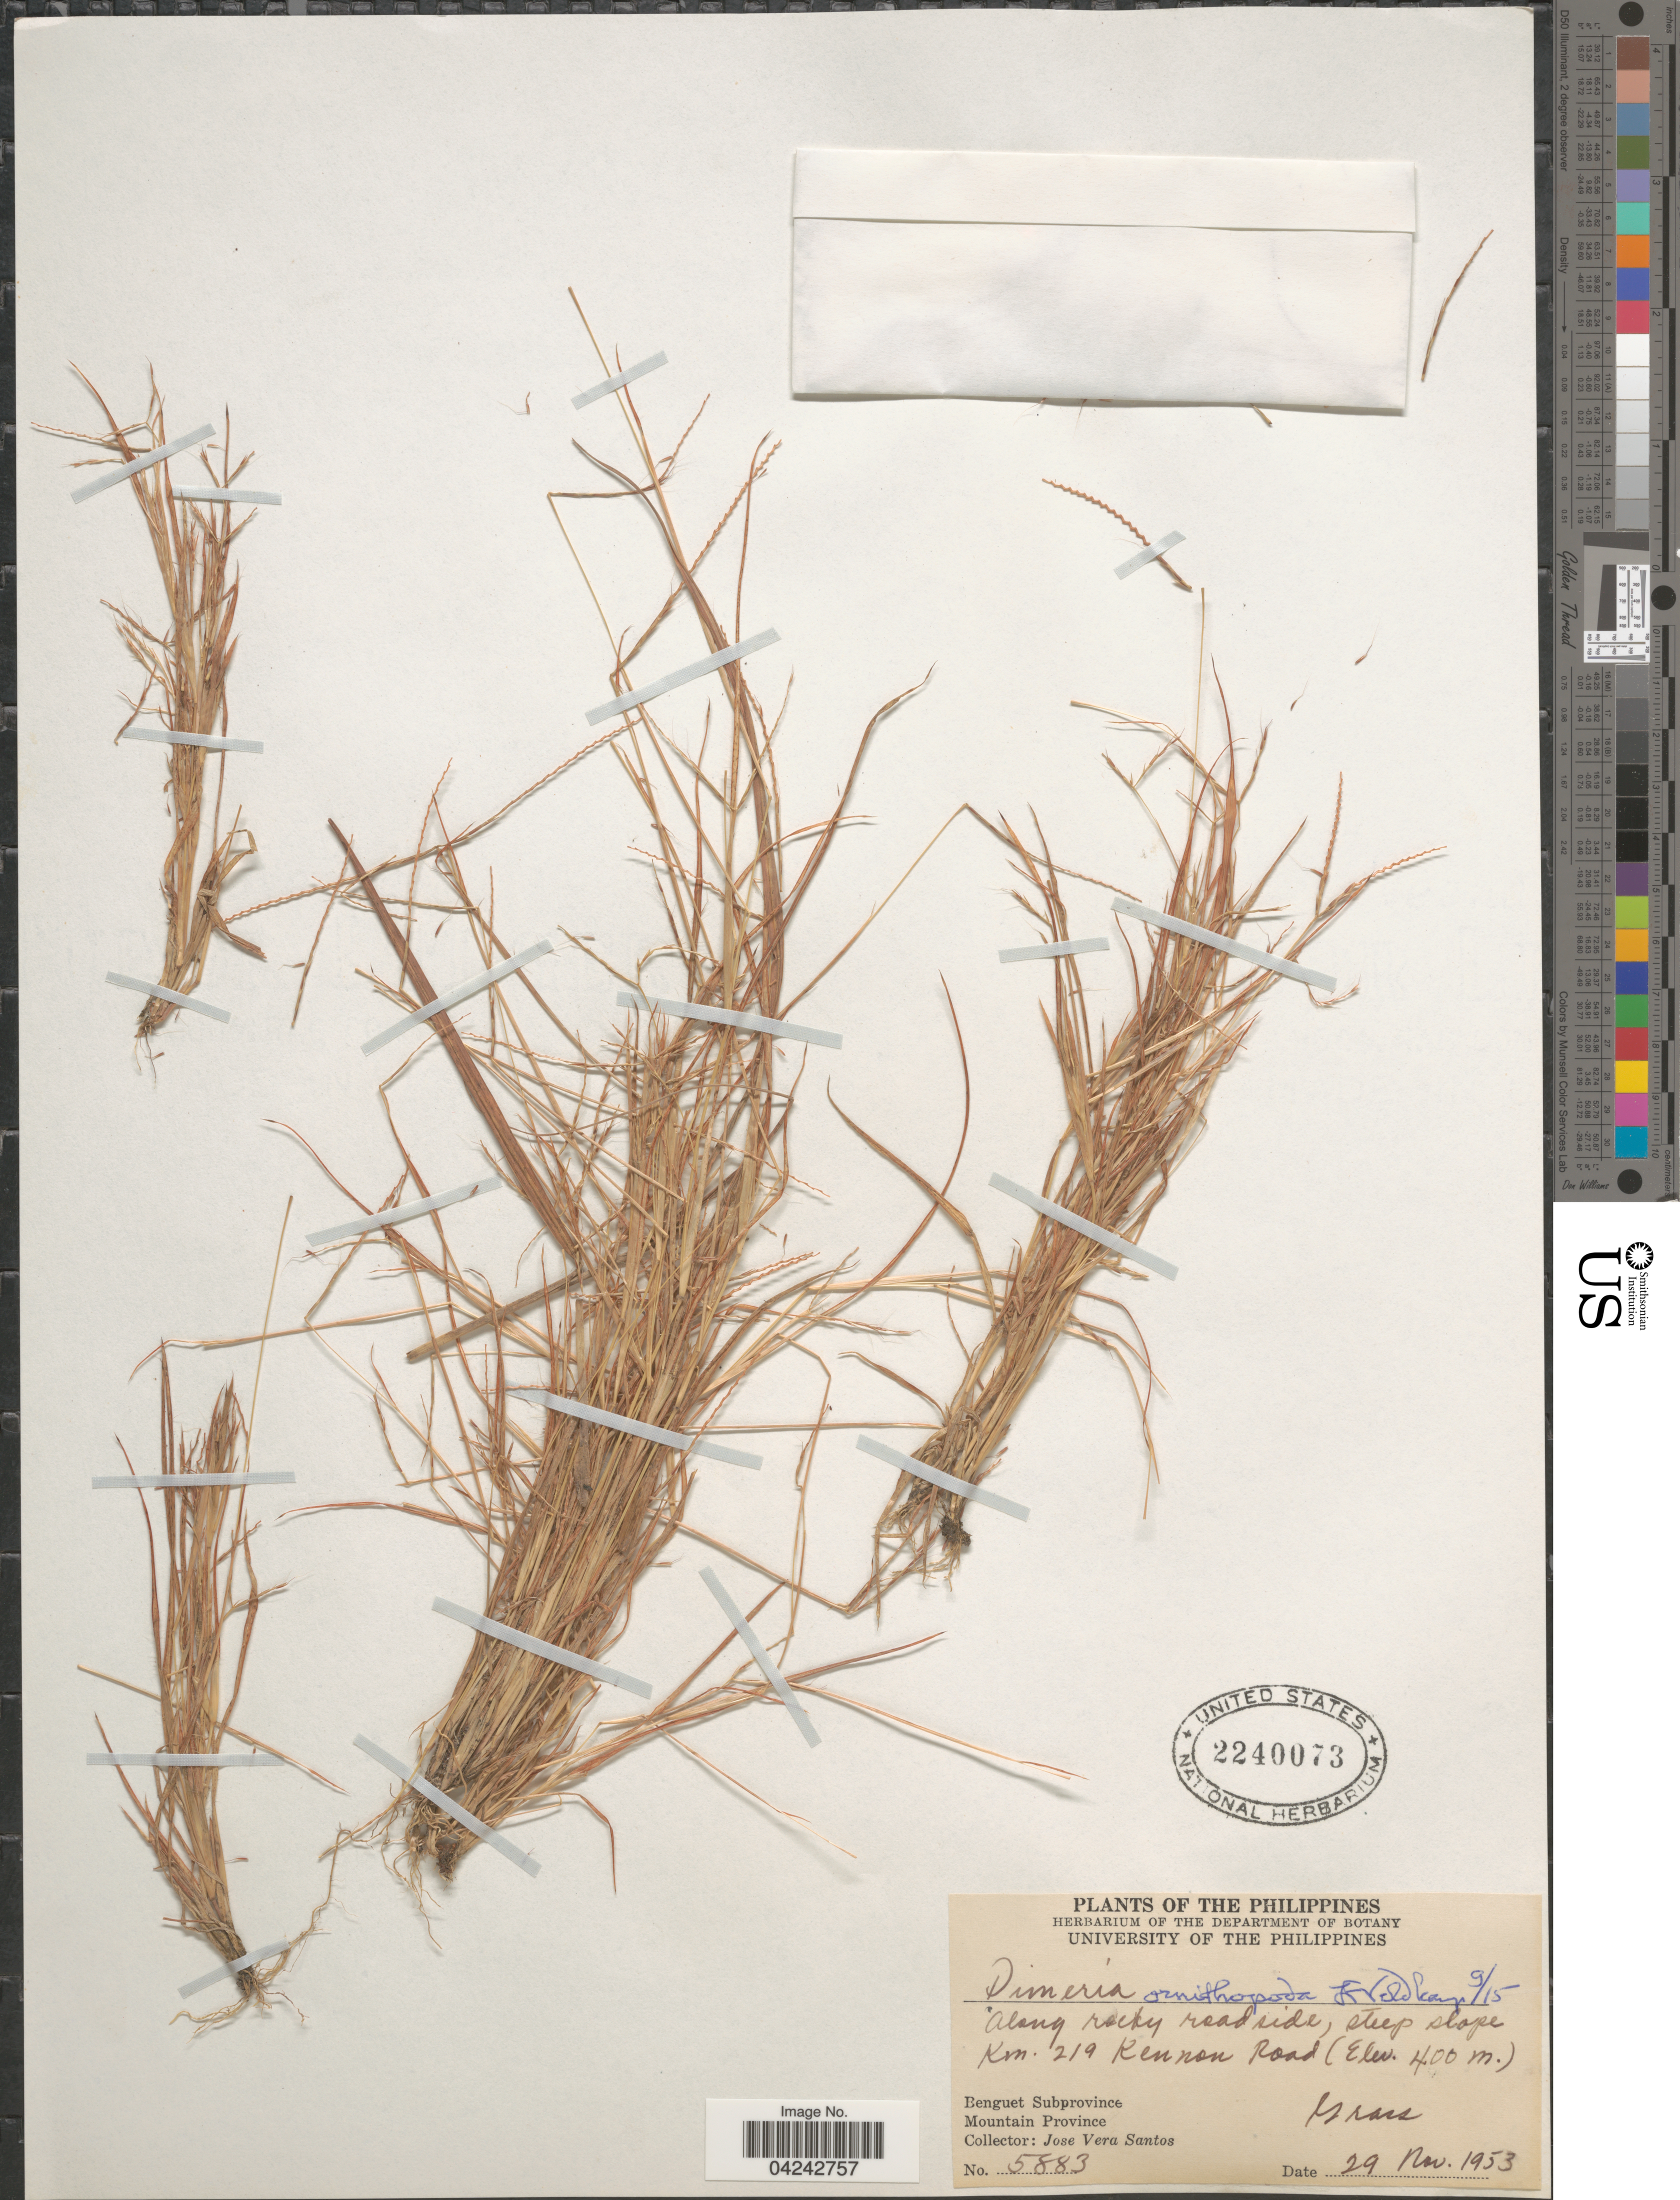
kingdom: Plantae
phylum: Tracheophyta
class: Liliopsida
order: Poales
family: Poaceae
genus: Dimeria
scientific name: Dimeria ornithopoda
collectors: J. Santos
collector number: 5883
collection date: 1953-11-29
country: Philippines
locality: Along rocky roadside, steep slope km. 219 Kennon Road. Benguet Subprovince. Mountain Province.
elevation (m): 400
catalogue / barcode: US 2240073